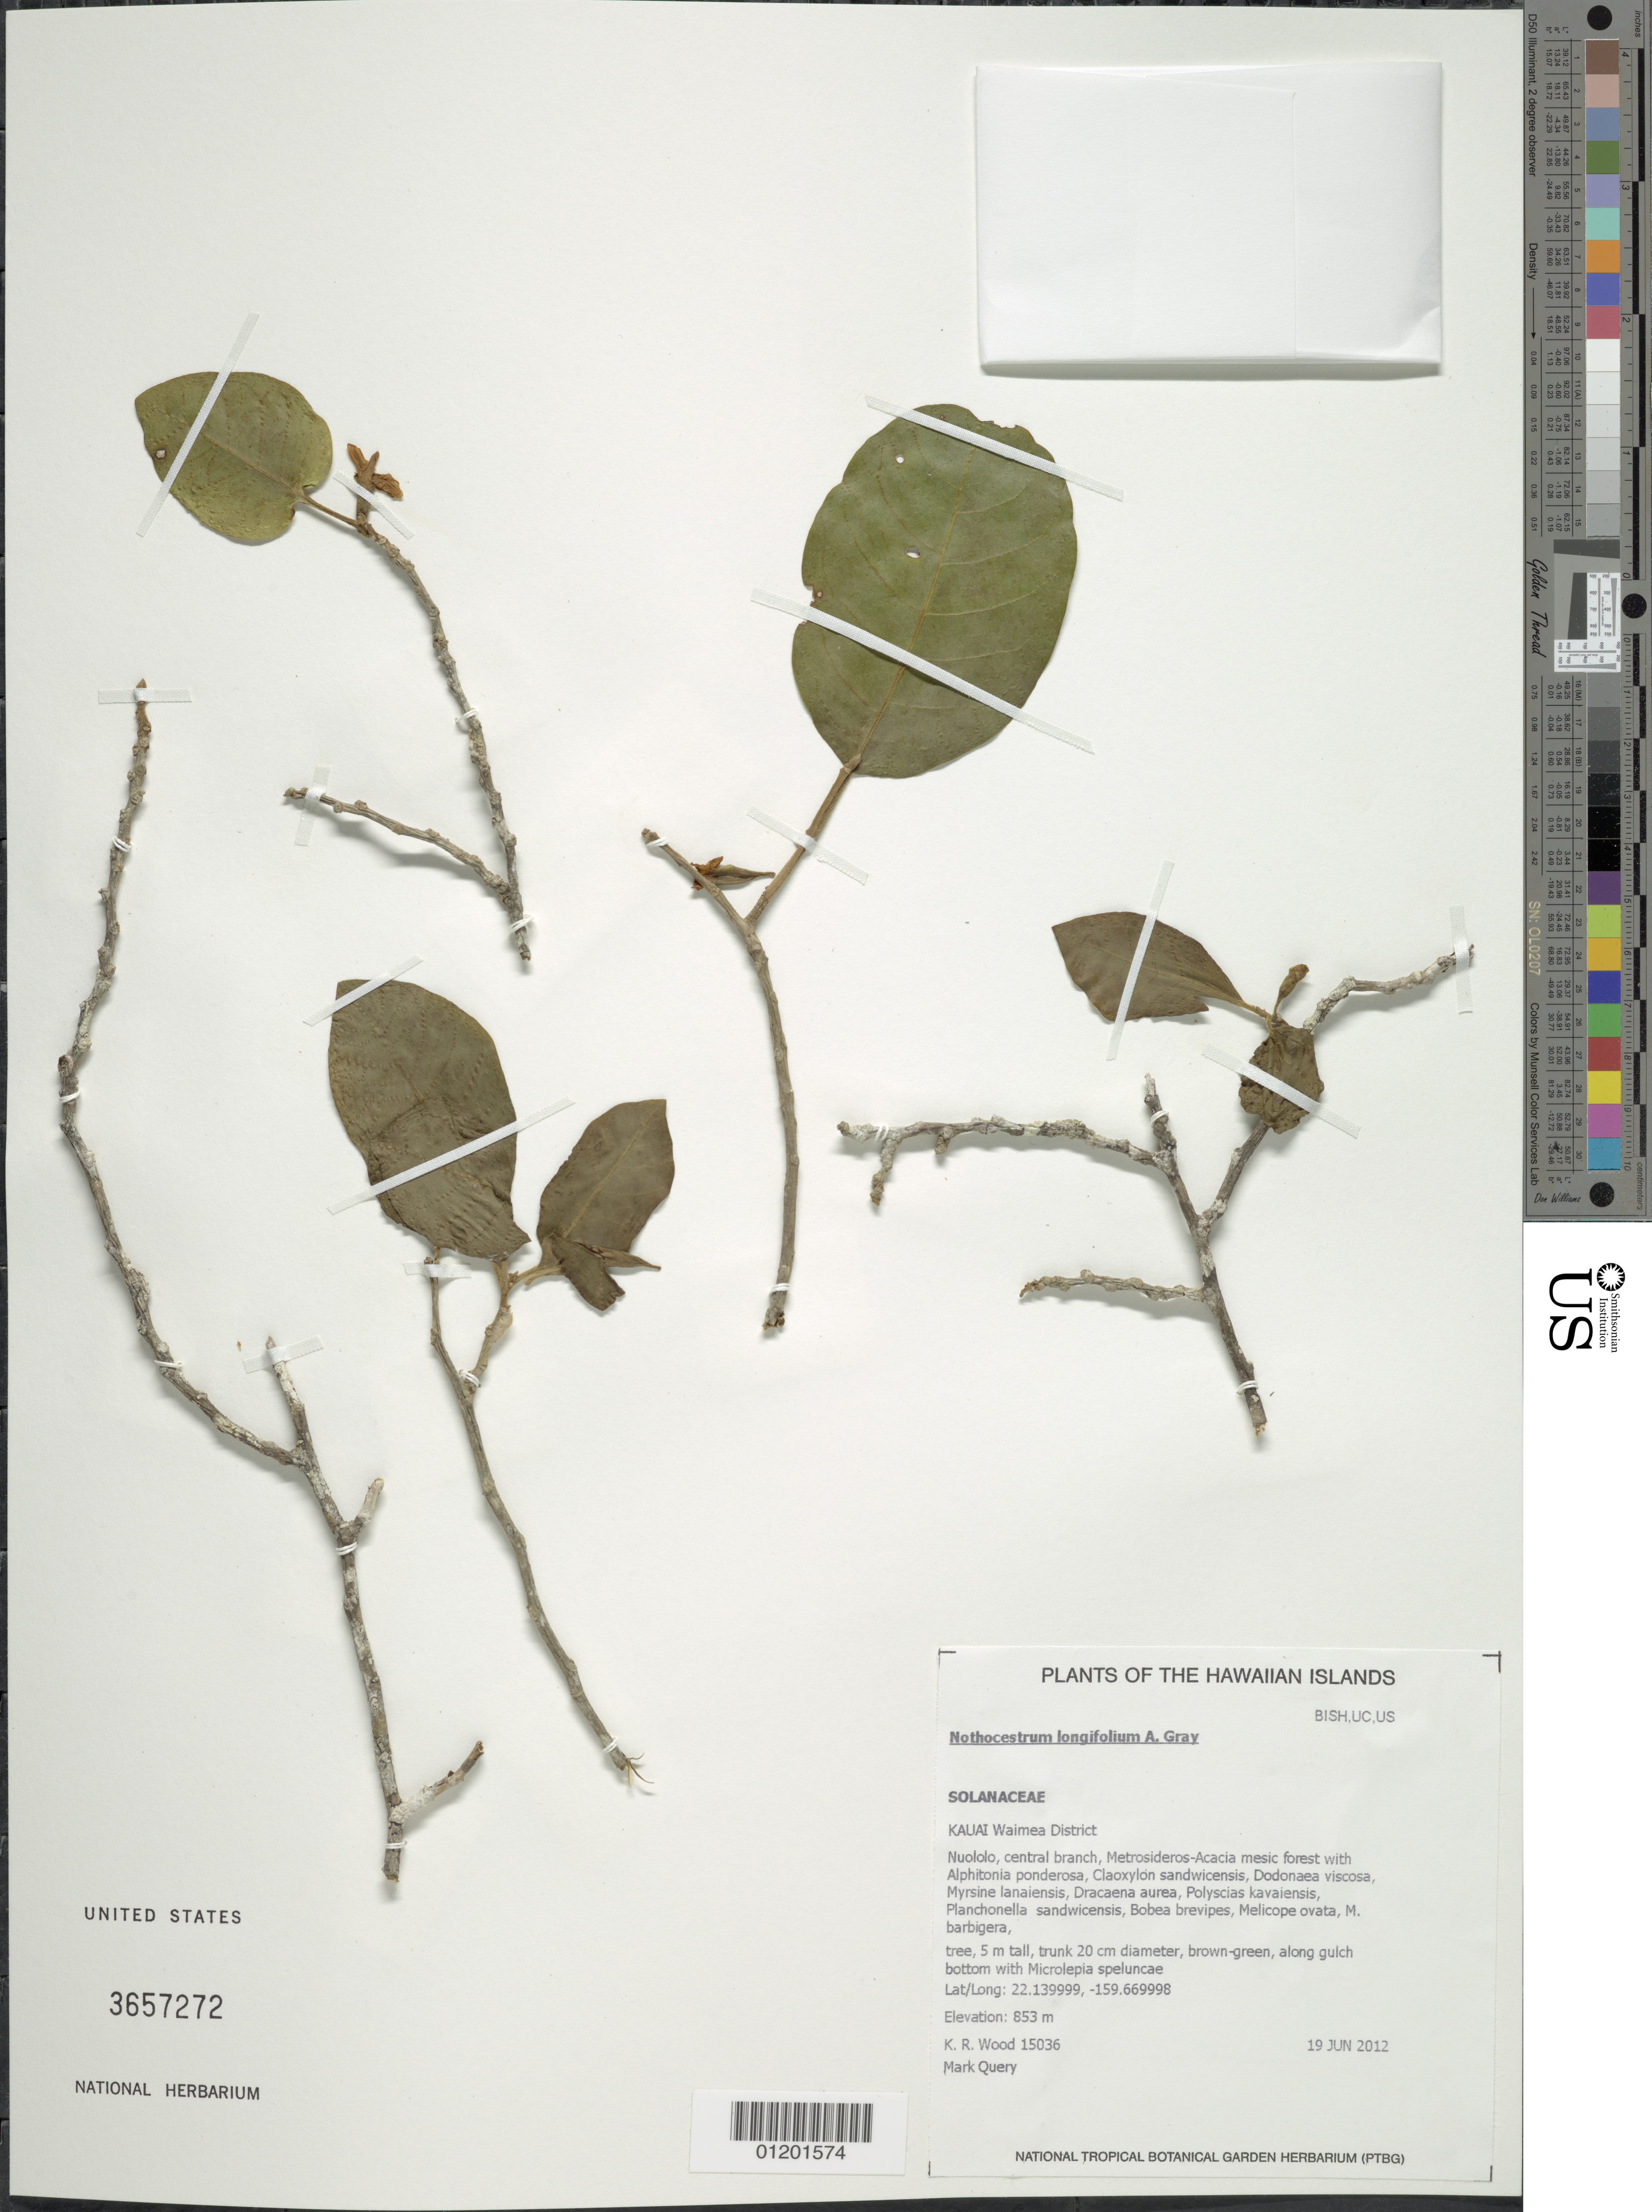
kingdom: Plantae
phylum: Tracheophyta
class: Magnoliopsida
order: Solanales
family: Solanaceae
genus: Nothocestrum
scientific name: Nothocestrum longifolium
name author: A. Gray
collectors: K. R. Wood & M. Query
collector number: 15036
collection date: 2012-06-19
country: United States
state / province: Hawaii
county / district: Kauai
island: Kaua'i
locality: Waimea District, Nuololo, central branch.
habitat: Mesic forest.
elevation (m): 853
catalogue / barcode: US 3657257